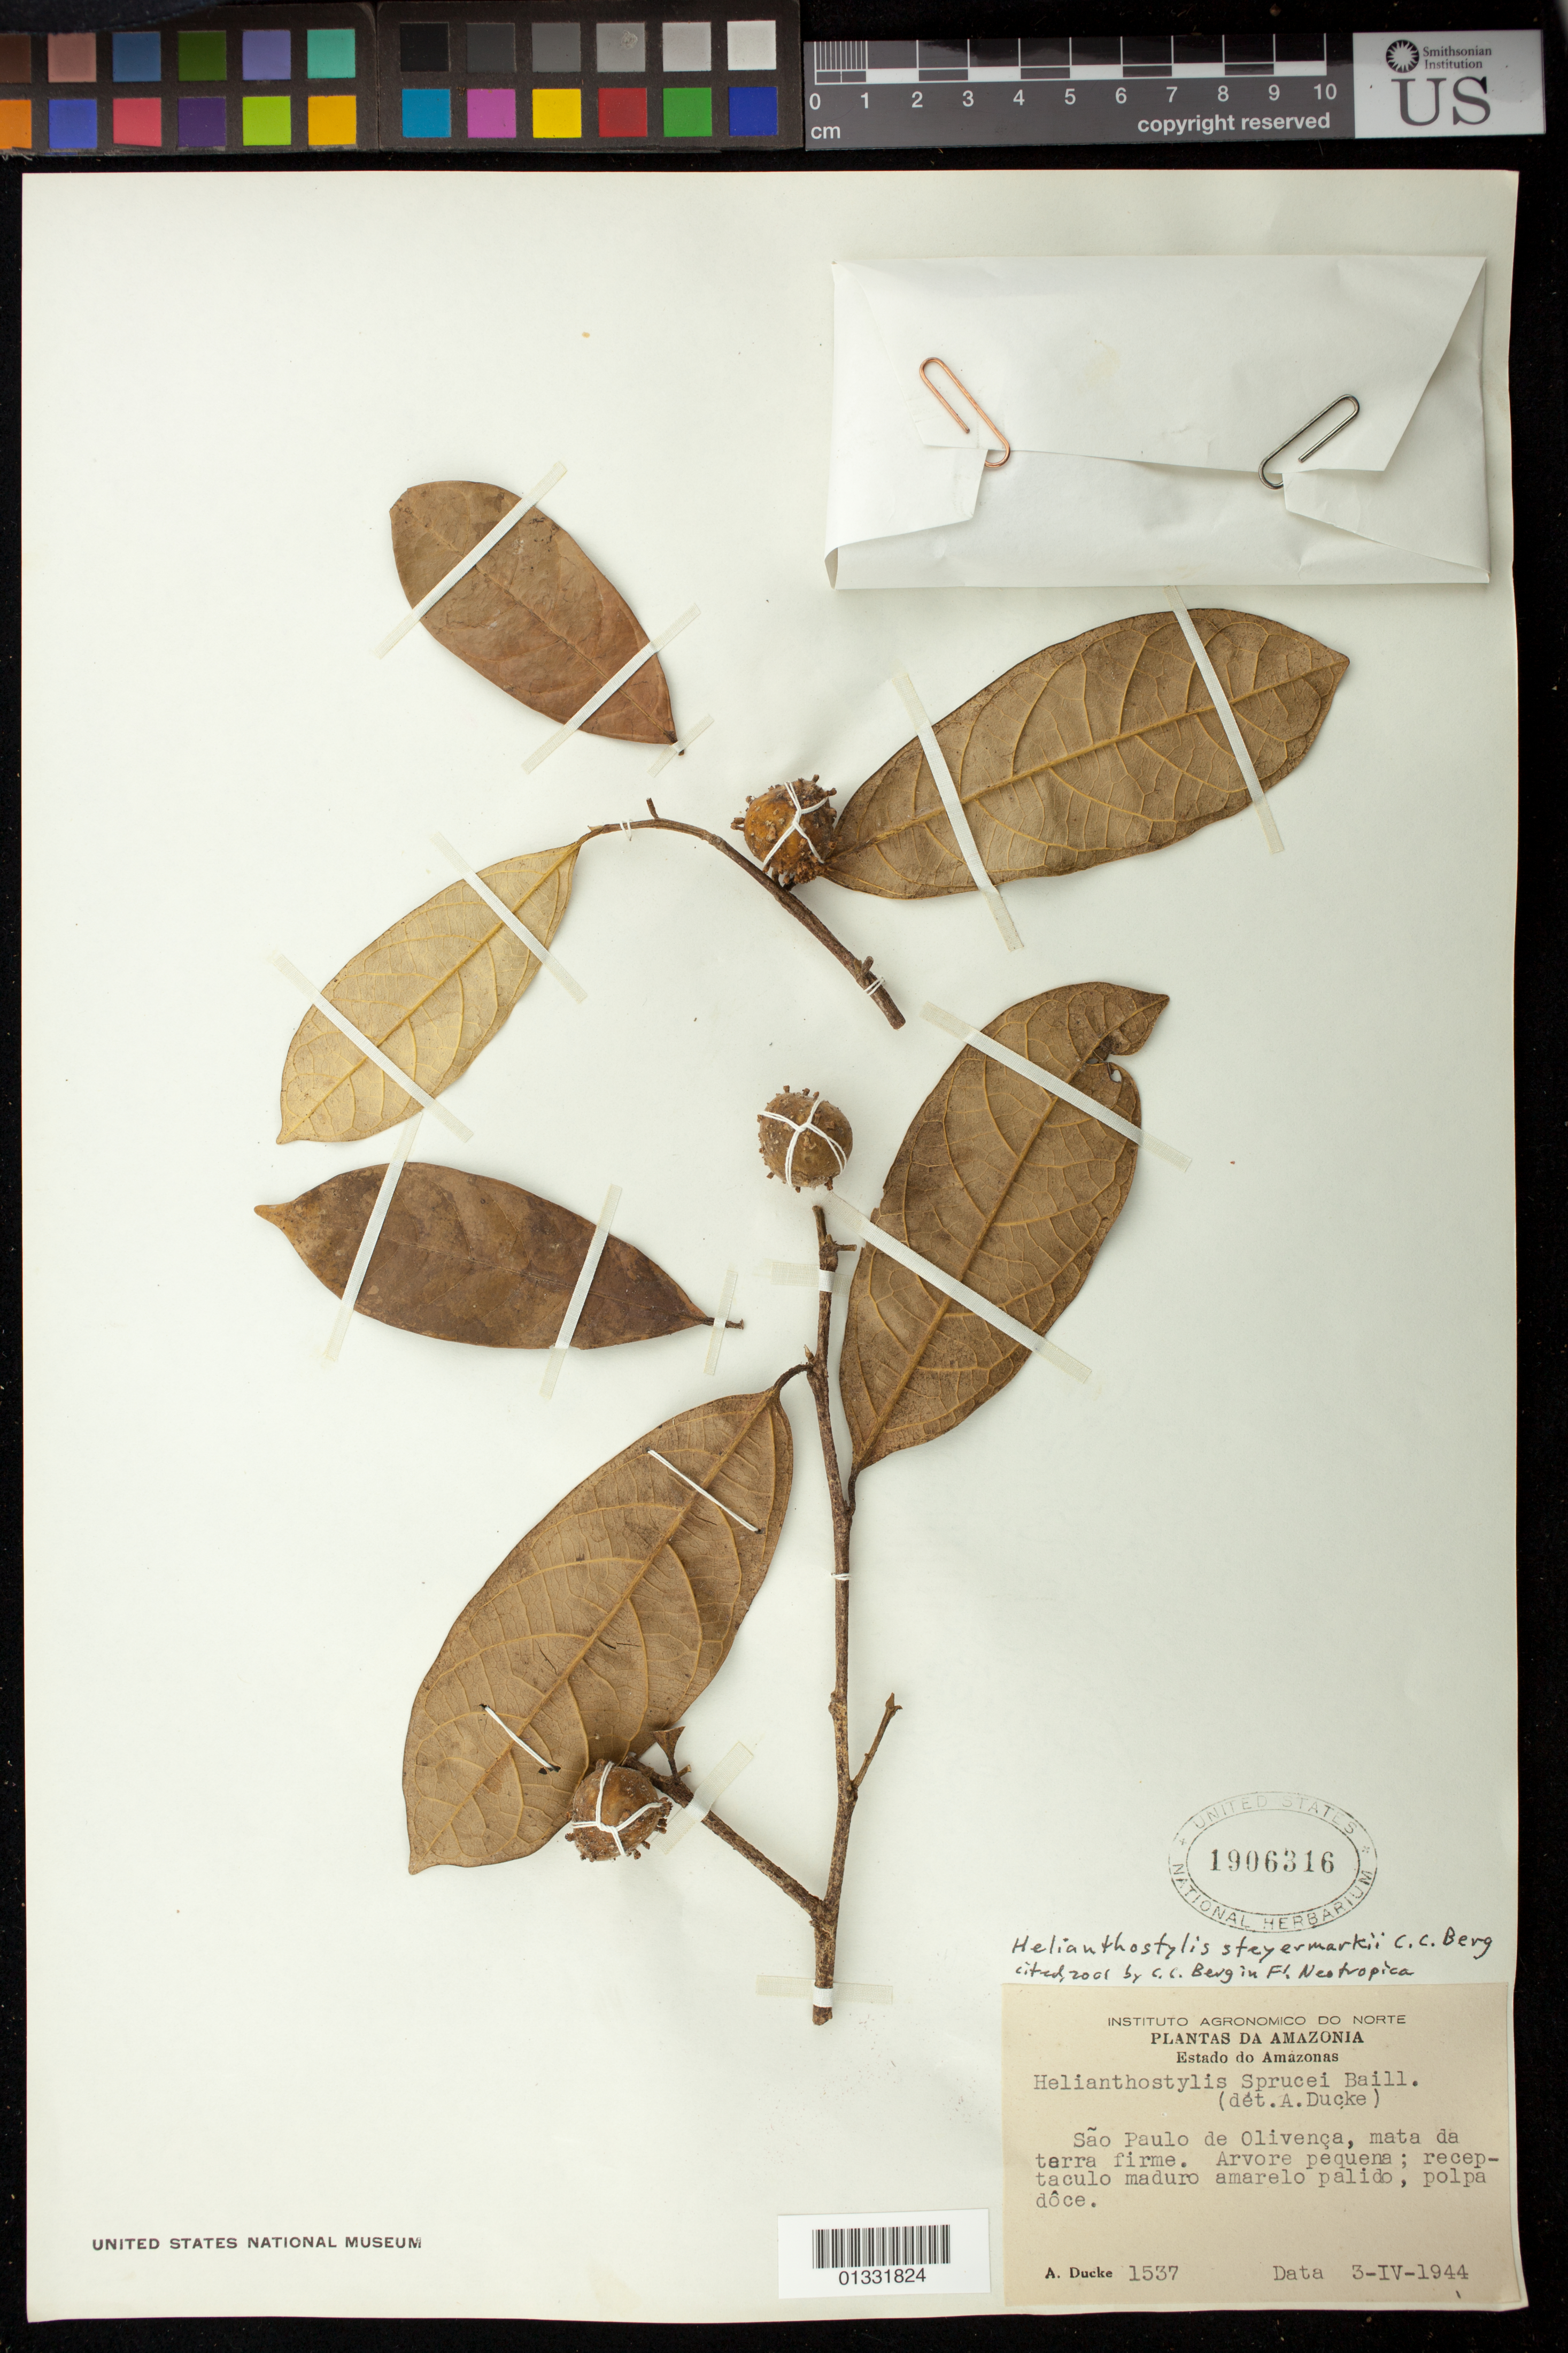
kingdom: Plantae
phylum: Tracheophyta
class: Magnoliopsida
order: Rosales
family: Moraceae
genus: Brosimum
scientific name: Brosimum steyermarkii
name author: (C.C. Berg) E. M. Gardner & Zerega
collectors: A. Ducke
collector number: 1537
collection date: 1944-04-03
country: Brazil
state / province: Amazonas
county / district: São Paulo de Olivença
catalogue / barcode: US 1906316